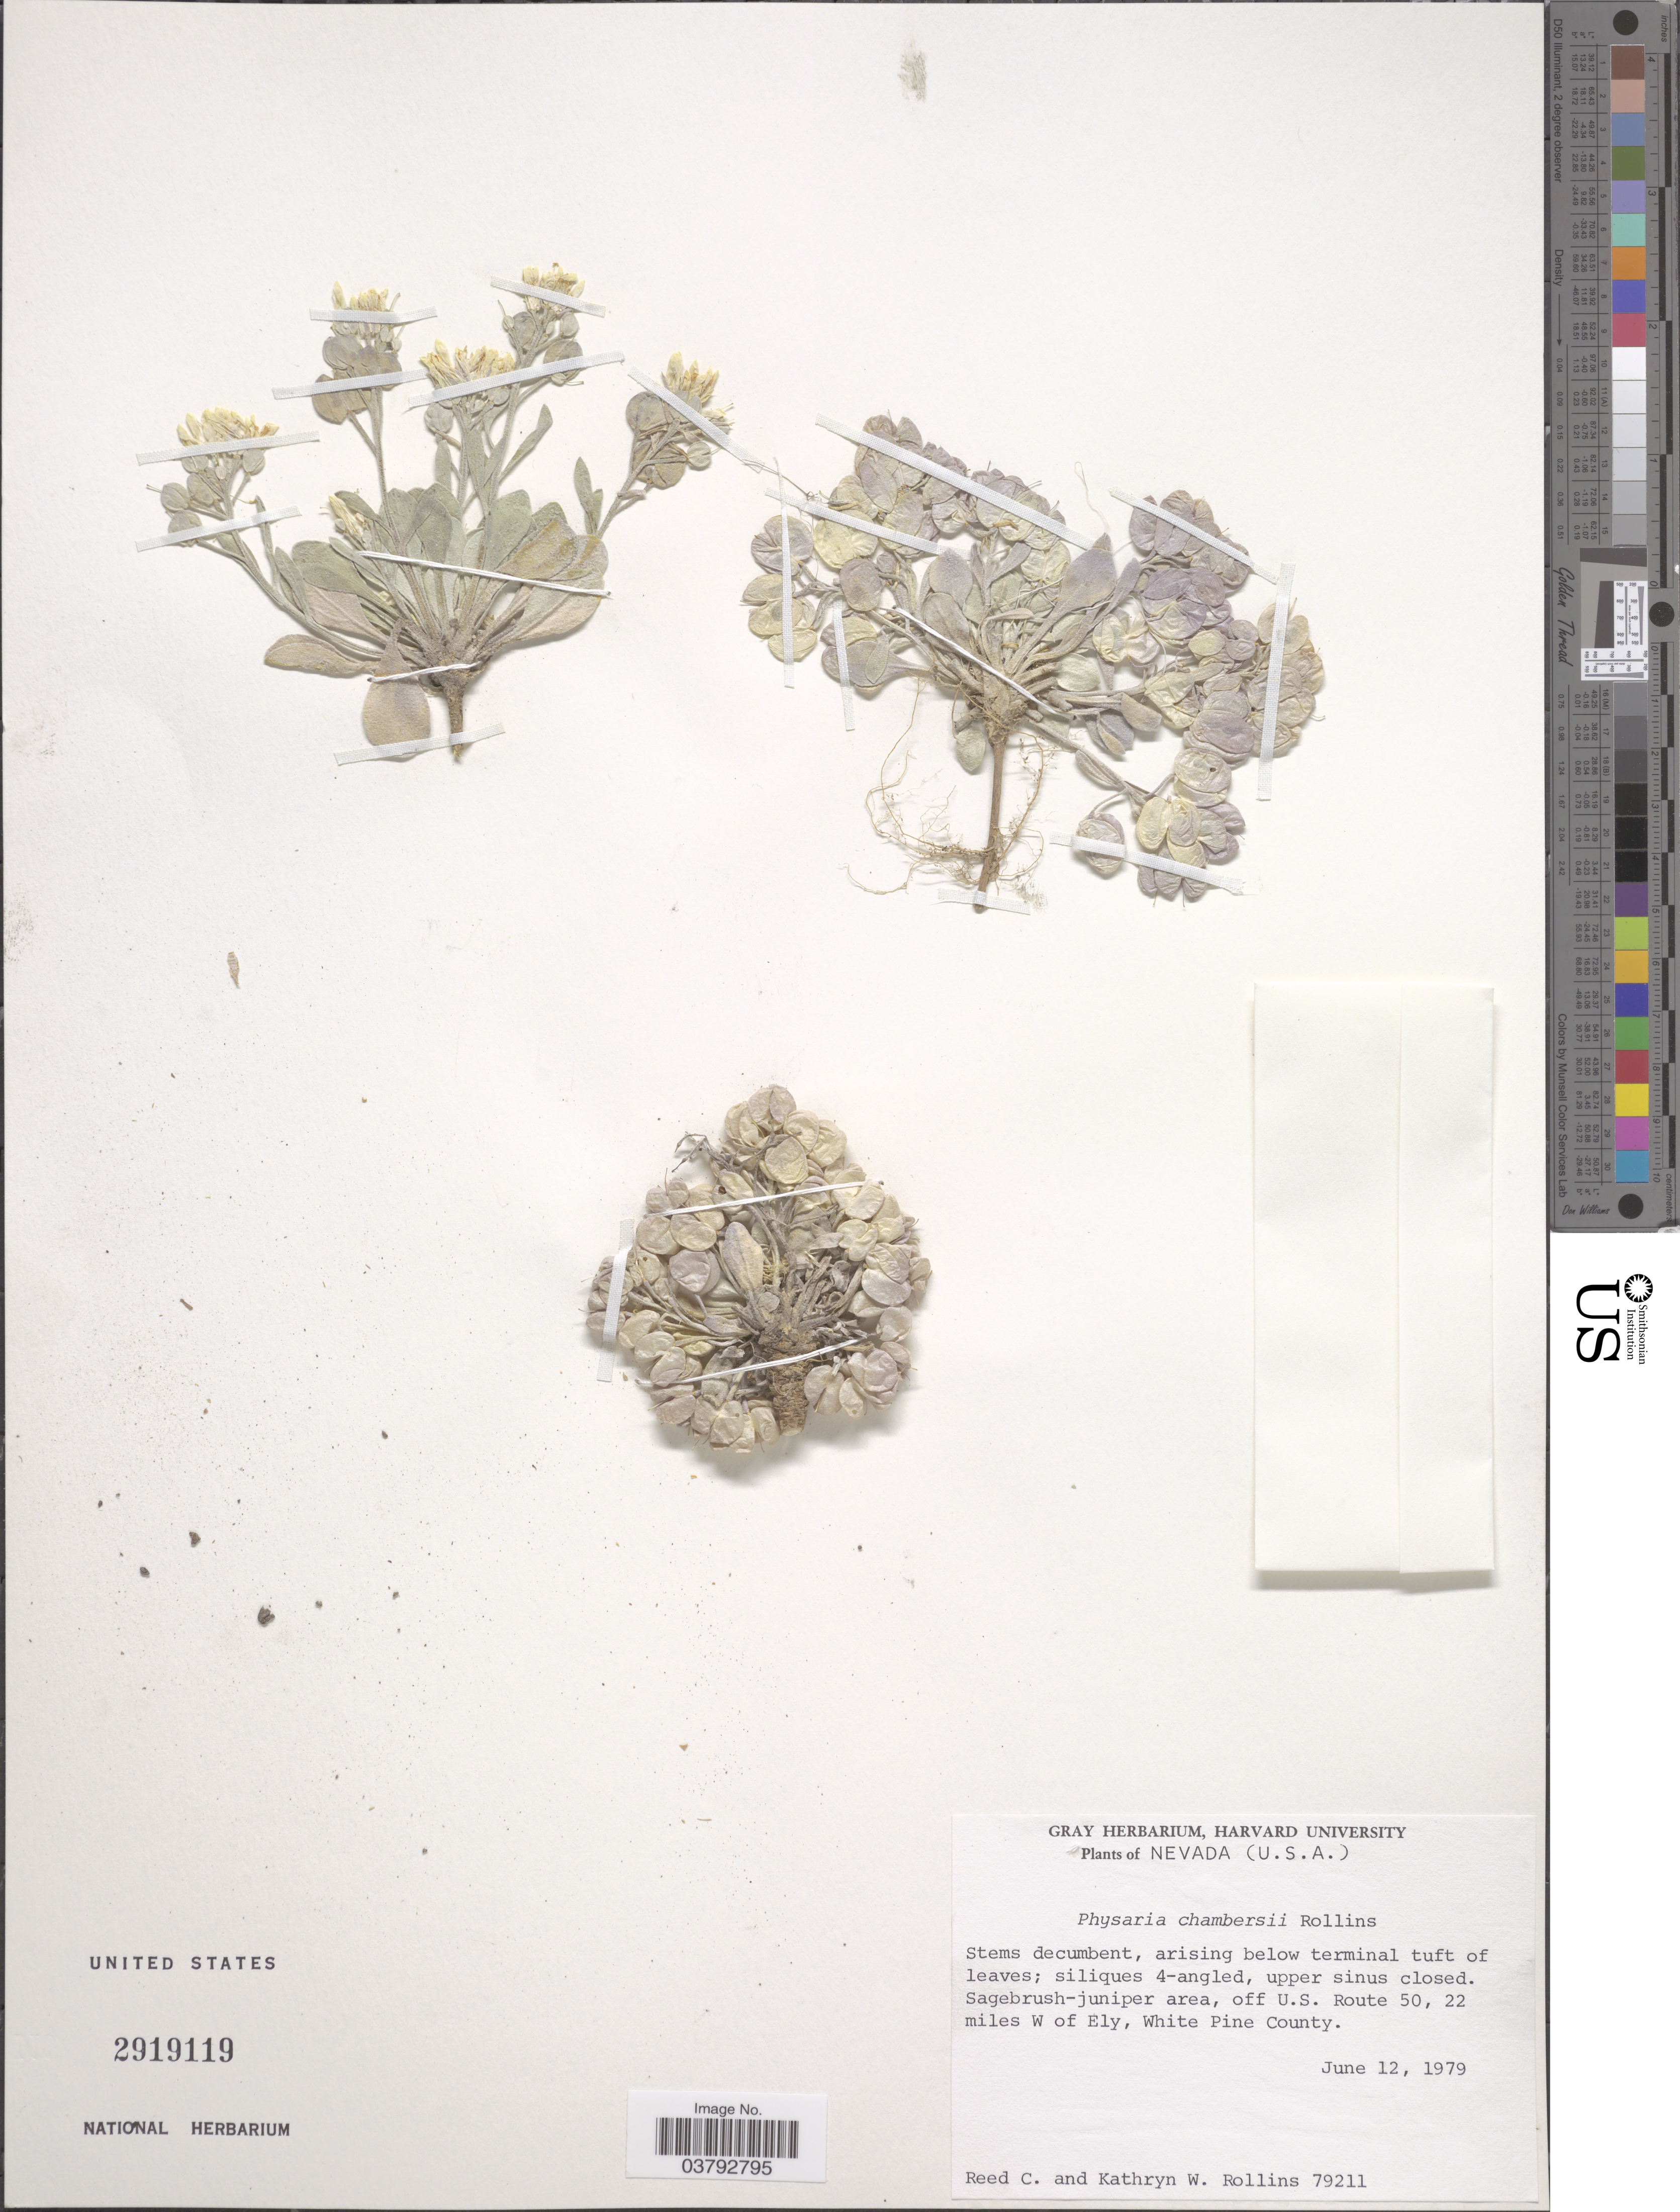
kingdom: Plantae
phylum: Tracheophyta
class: Magnoliopsida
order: Brassicales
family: Brassicaceae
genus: Physaria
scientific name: Physaria chambersii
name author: Rollins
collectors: R. C. Rollins & K. W. Rollins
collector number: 79211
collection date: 1979-06-12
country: United States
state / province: Nevada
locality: Sagebrush-juniper area, off U.S. Route 50, 22 miles W of Ely, White Pine County.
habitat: sagebrush juniper area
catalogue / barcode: US 2919119